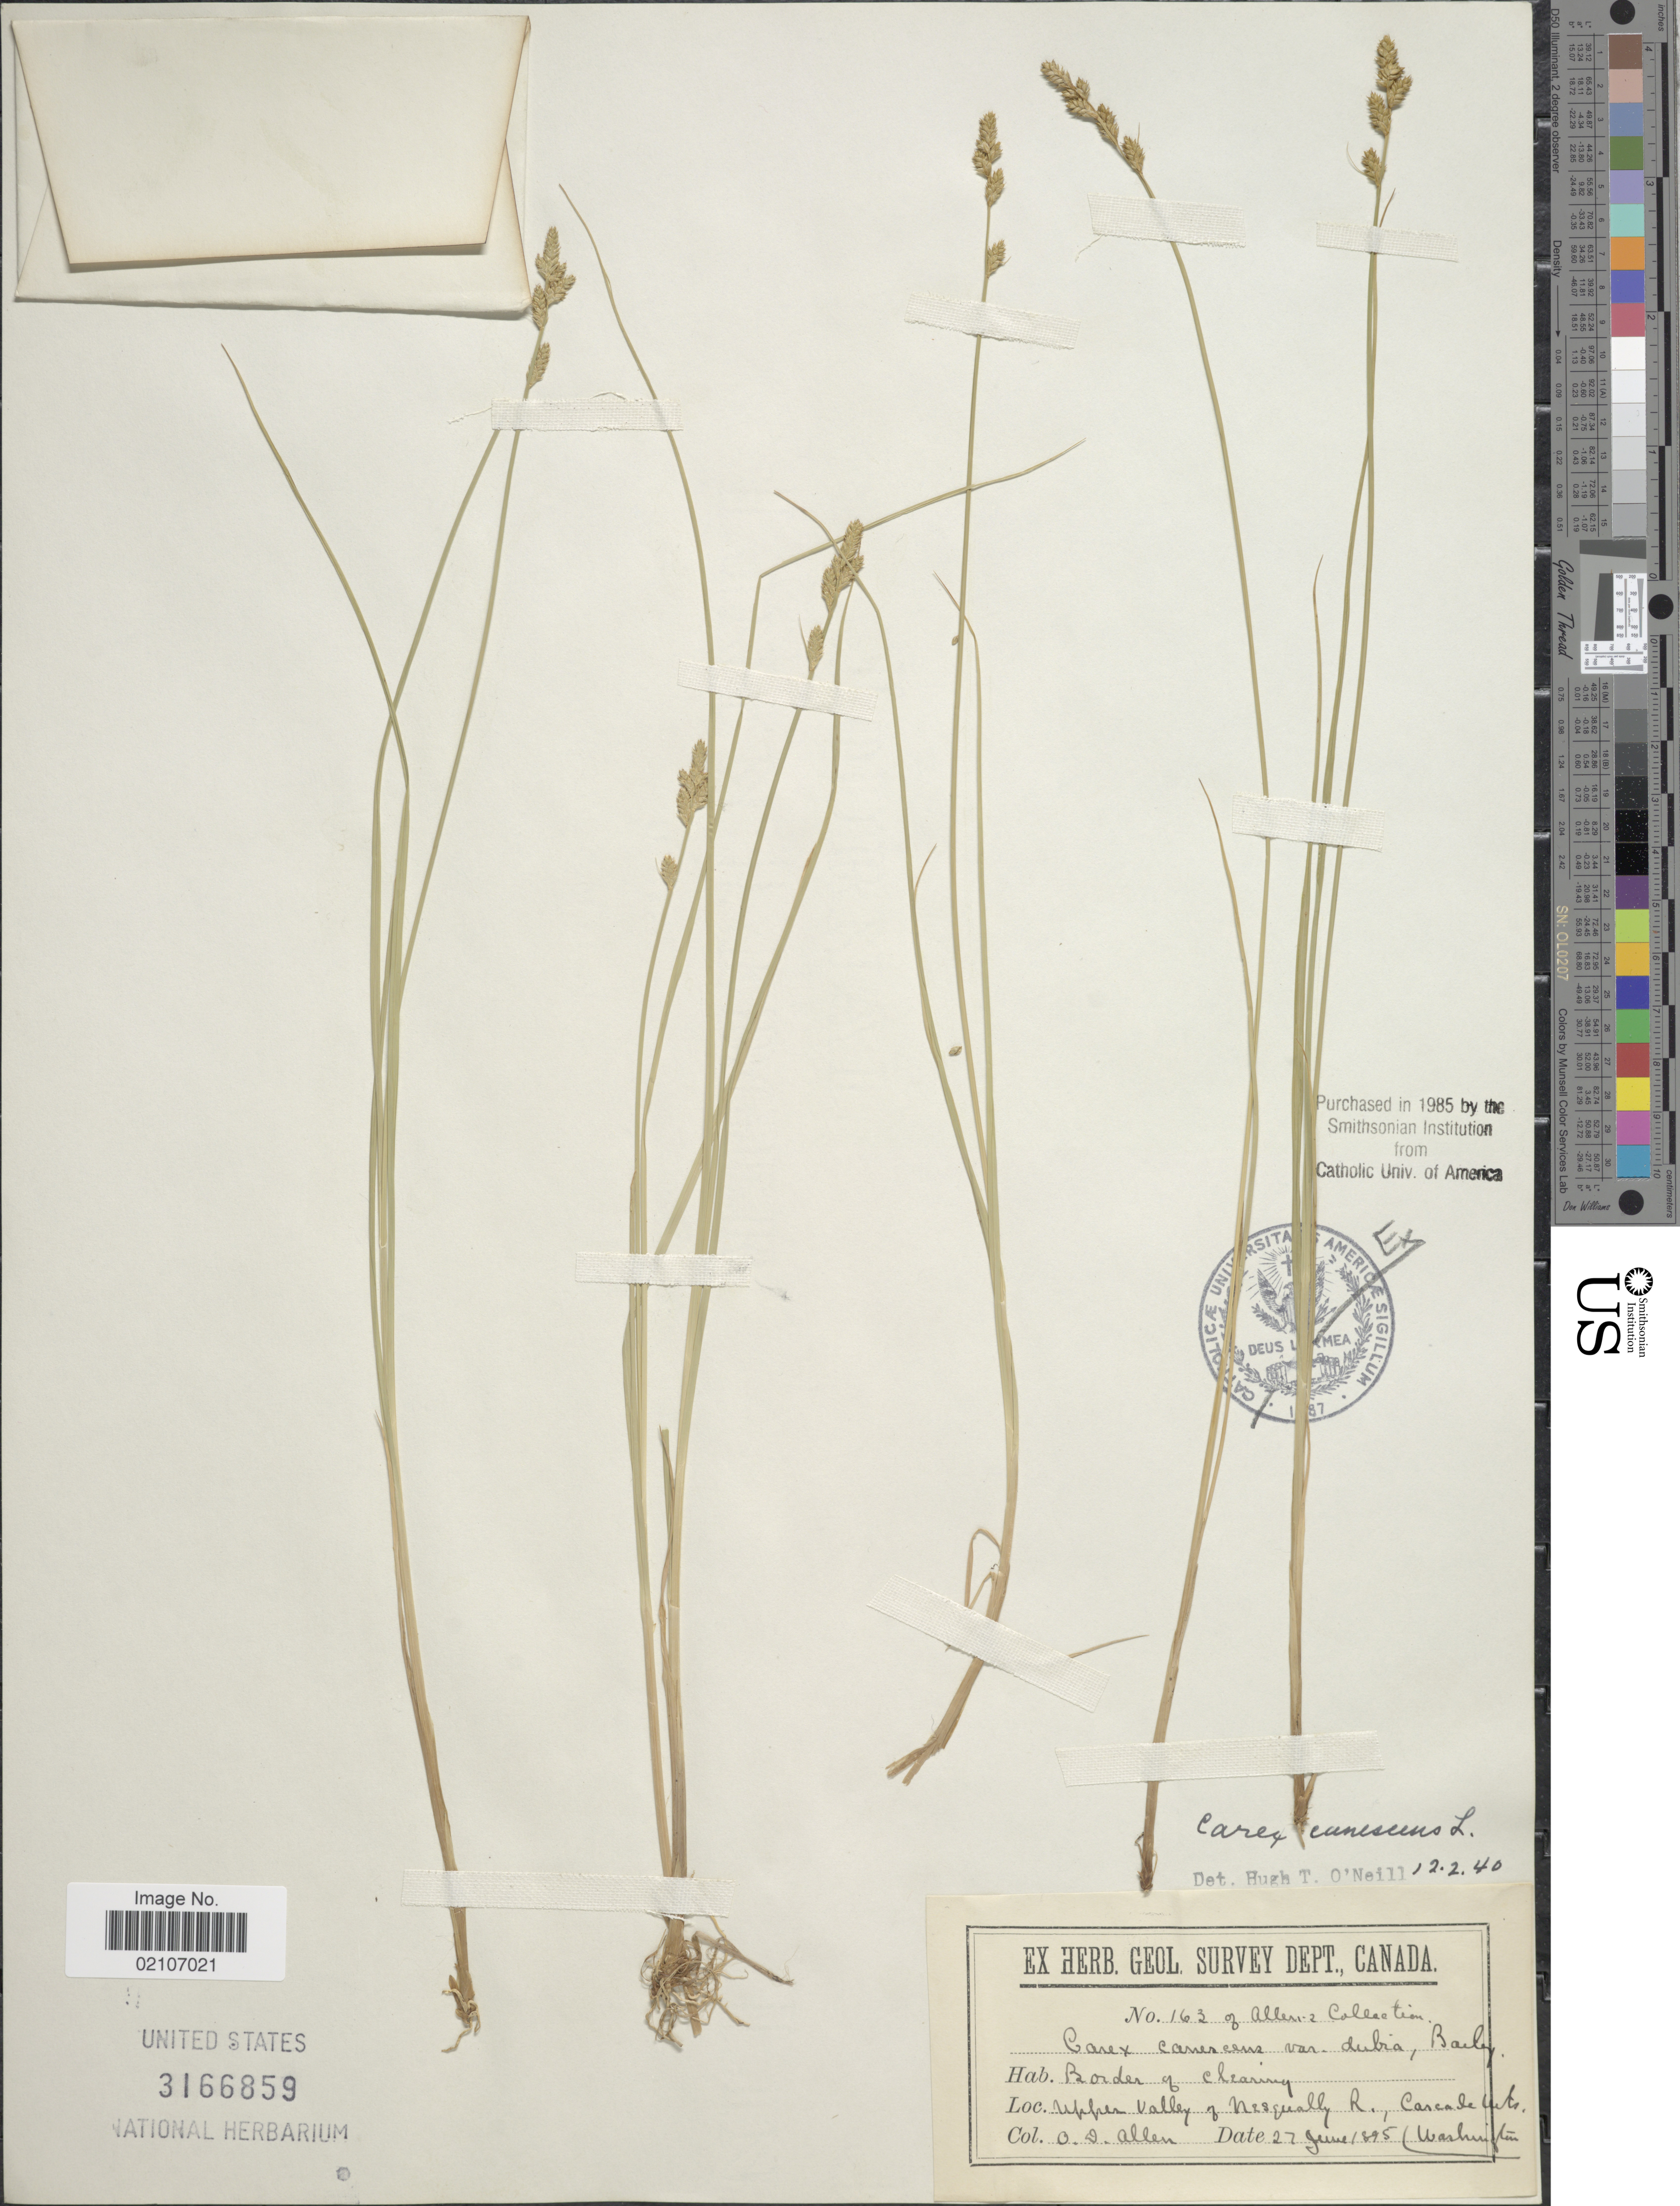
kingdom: Plantae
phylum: Tracheophyta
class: Liliopsida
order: Poales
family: Cyperaceae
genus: Carex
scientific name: Carex canescens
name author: L.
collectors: O. D. Allen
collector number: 163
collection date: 1895-06-27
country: United States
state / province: Washington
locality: Upper Valley of Nessqually R., Cascade Mts.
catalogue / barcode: US 3166859